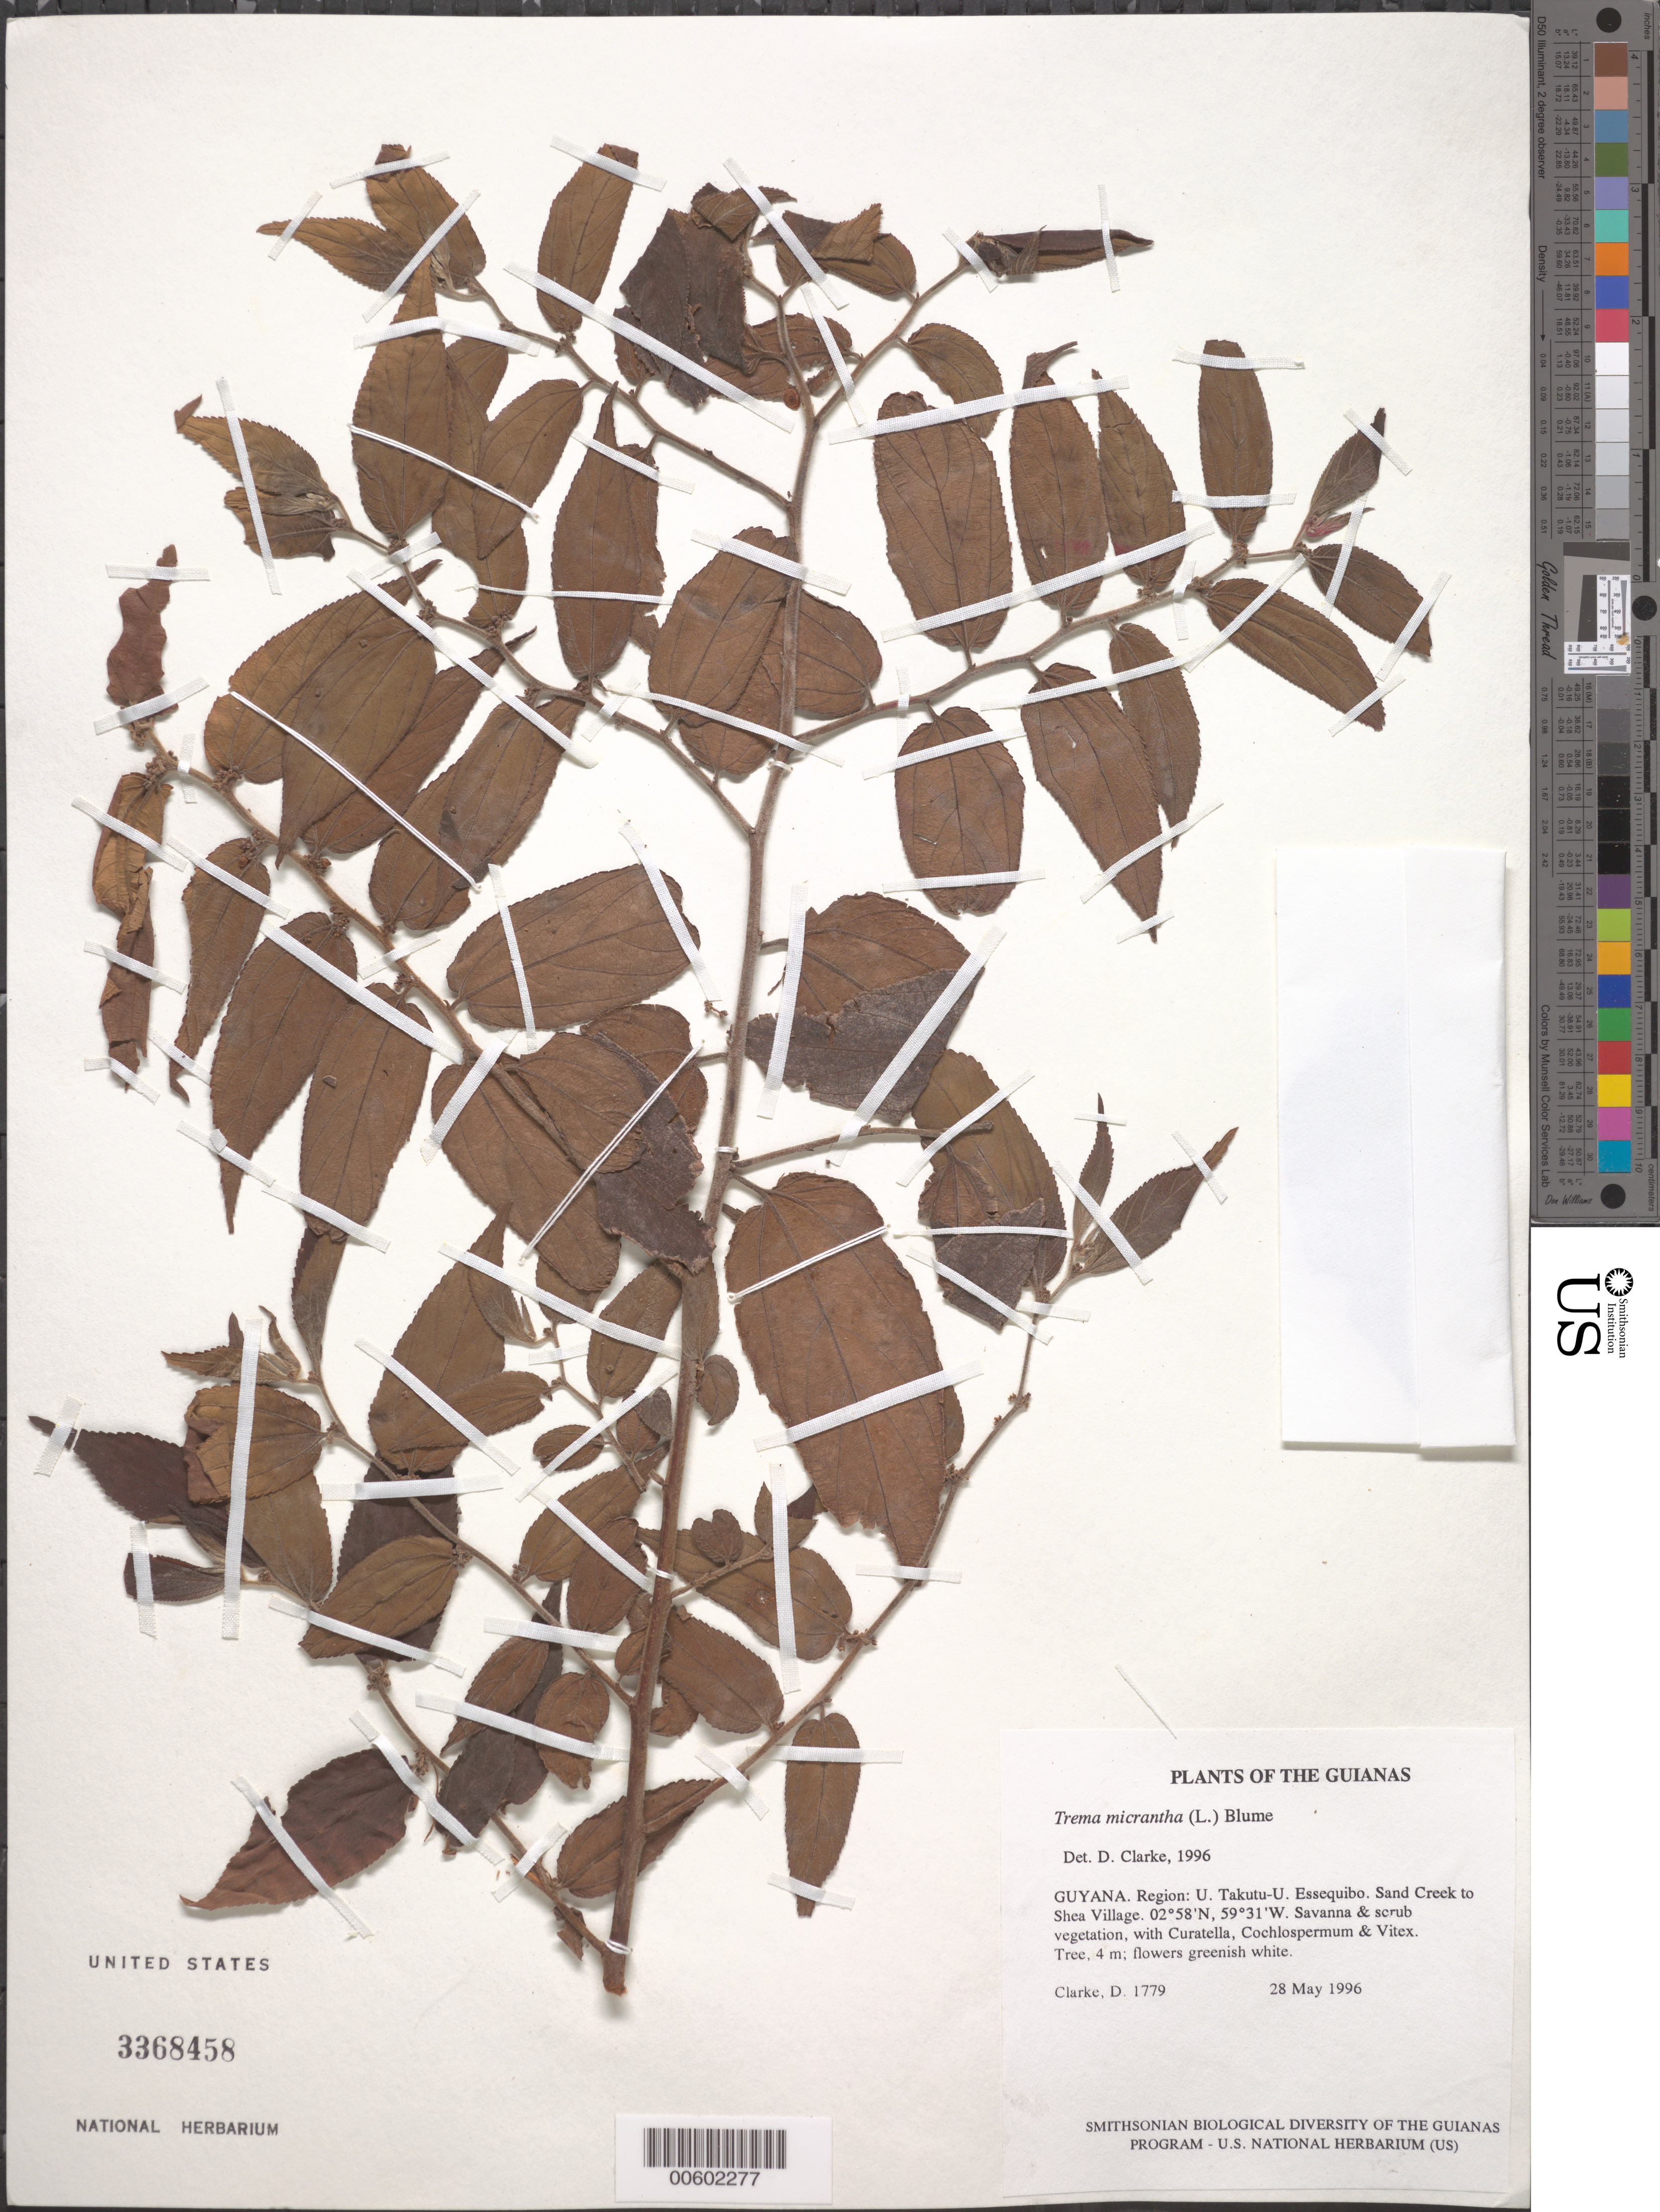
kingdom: Plantae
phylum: Tracheophyta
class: Magnoliopsida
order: Rosales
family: Cannabaceae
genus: Trema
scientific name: Trema micranthum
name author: (L.) Blume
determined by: Clarke, H. D., University of North Carolina (Asheville)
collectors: H. D. Clarke & T. McPherson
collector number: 1779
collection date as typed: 28 May 1996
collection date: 1996-05-28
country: Guyana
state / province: U. Takutu-U. Essequibo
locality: Sand Creek to Shea Village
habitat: Savanna & scrub vegetation, with Curatella, Cochlospermum & Vitex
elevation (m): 100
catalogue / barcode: US 3368458